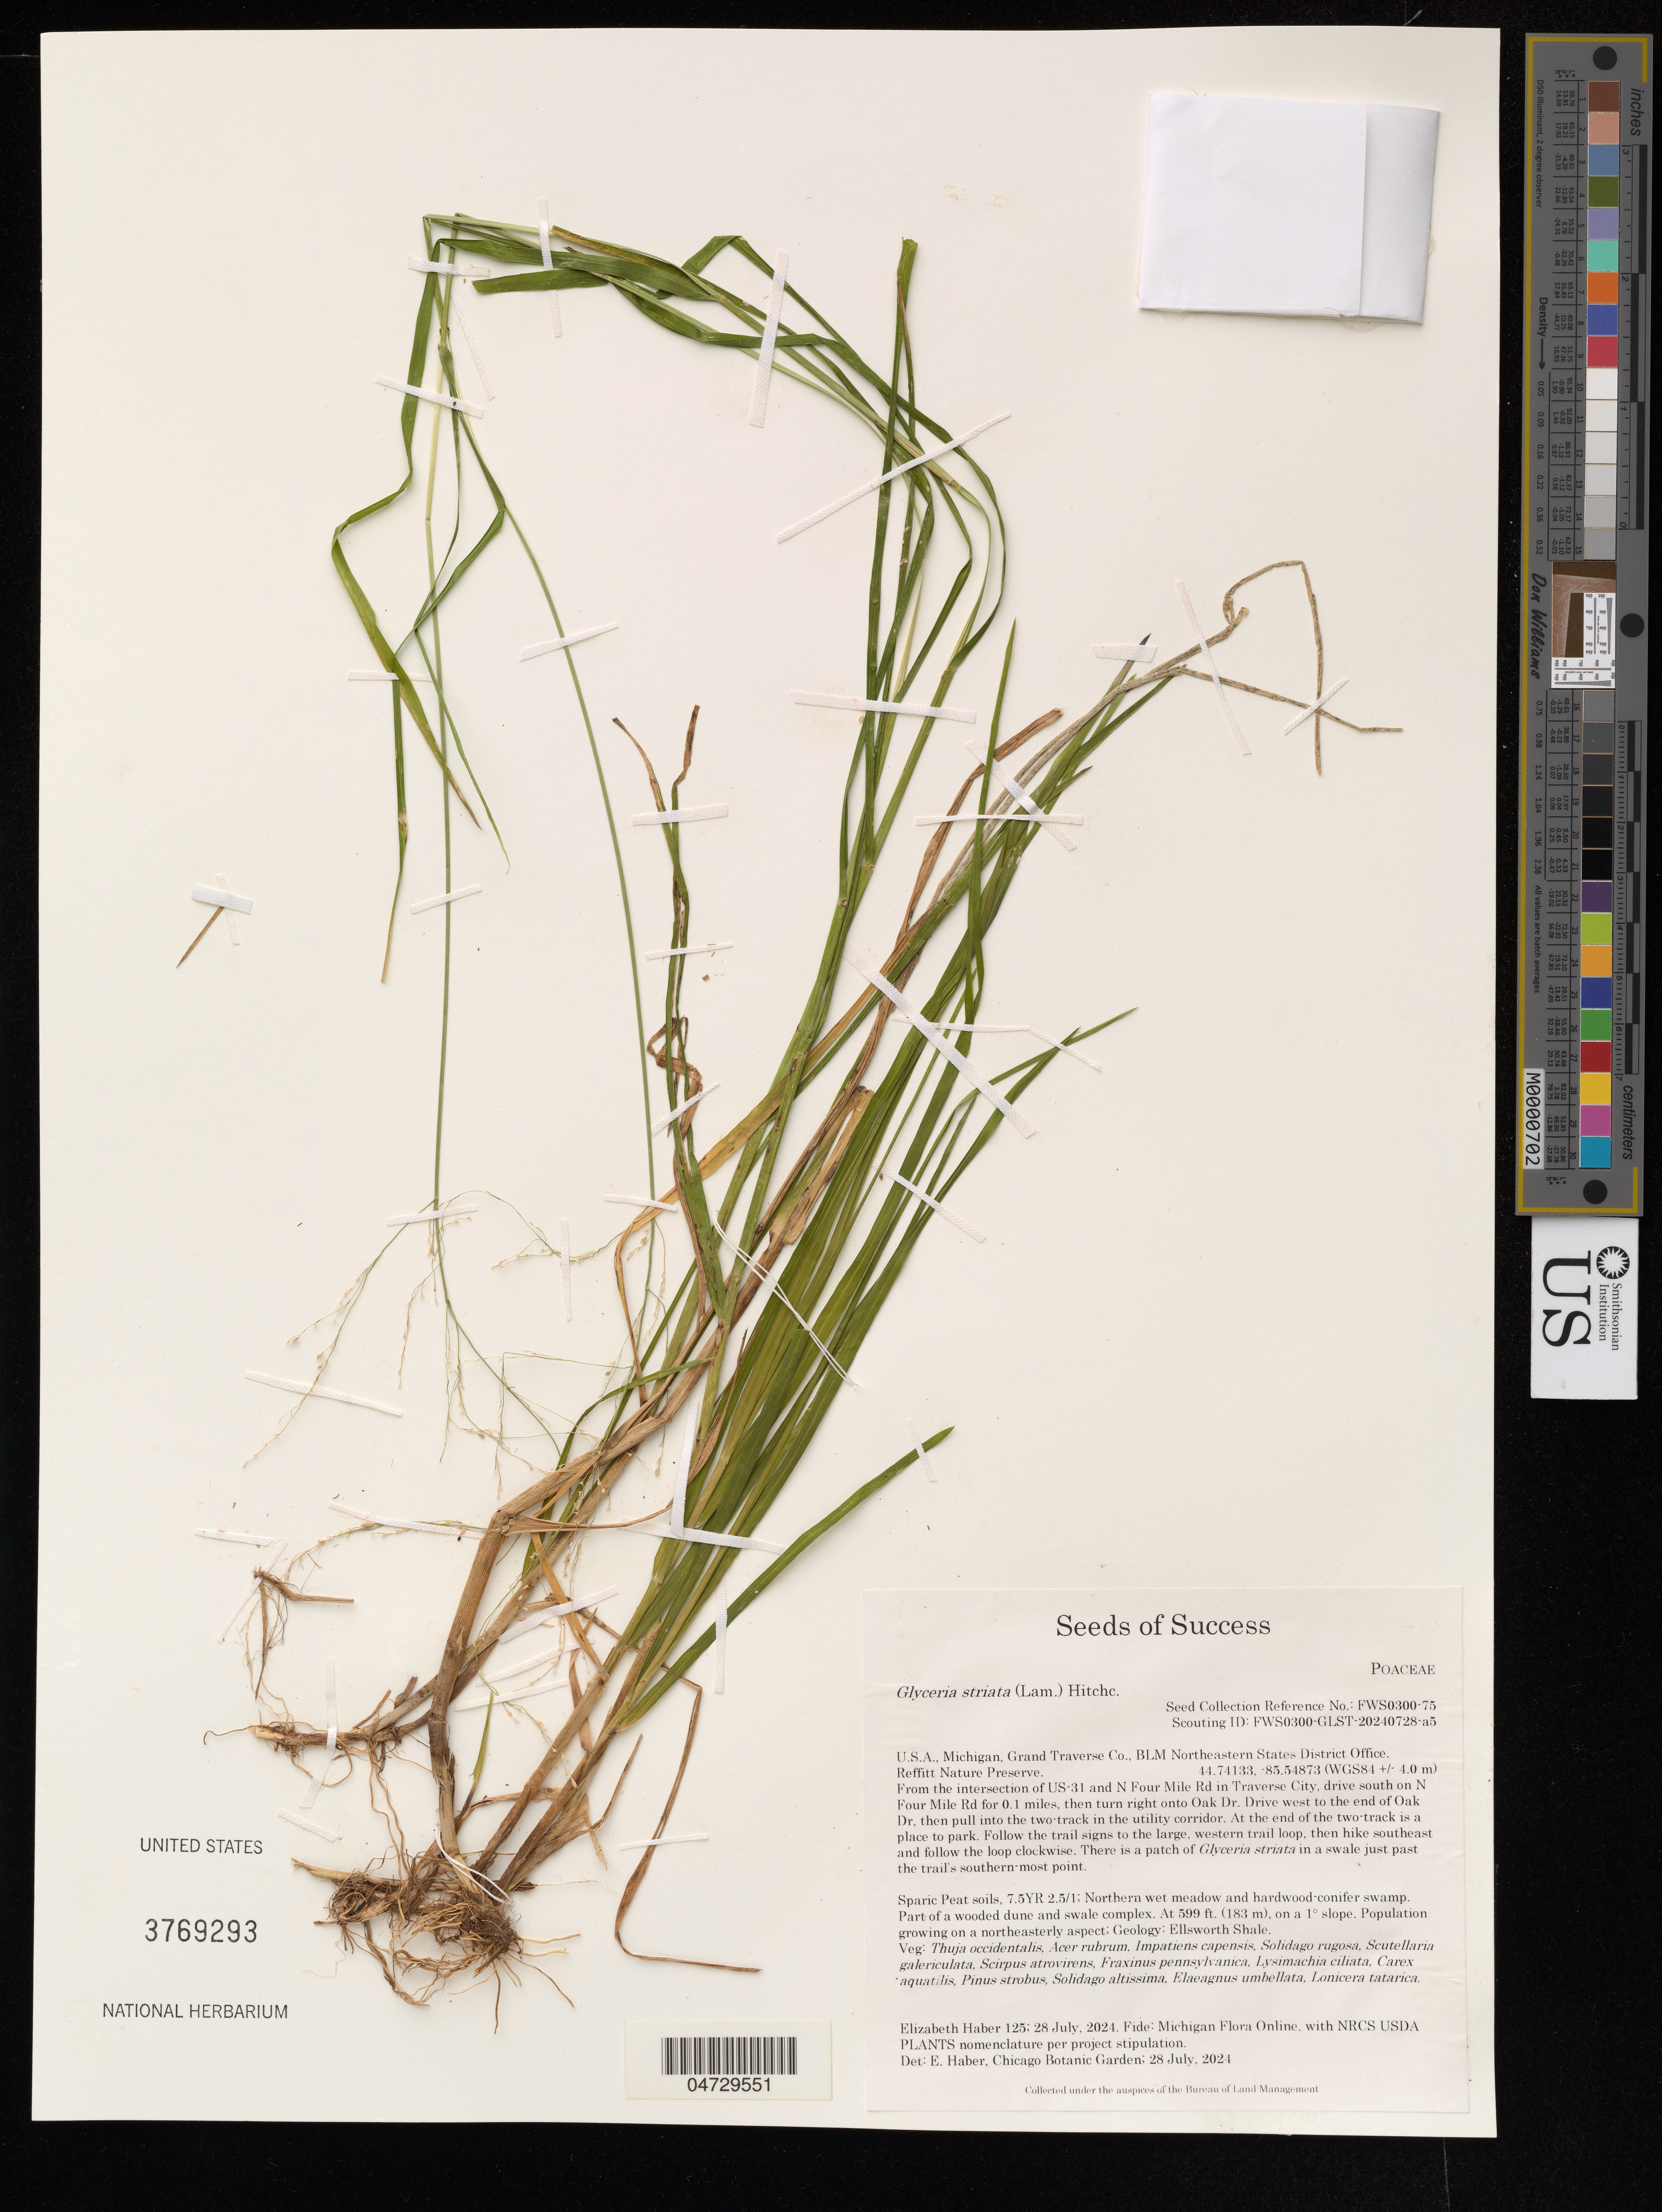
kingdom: Plantae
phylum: Tracheophyta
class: Liliopsida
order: Poales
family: Poaceae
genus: Glyceria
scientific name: Glyceria striata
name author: (Lam.) Hitchc.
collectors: E. Haber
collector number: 125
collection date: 2024-07-28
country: United States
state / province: Michigan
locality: Grand Traverse Co., BLM Northeastern States District Office. Reffitt Nature Preserve. (WGS84+/-4.0 m).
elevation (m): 183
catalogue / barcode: US 3769293